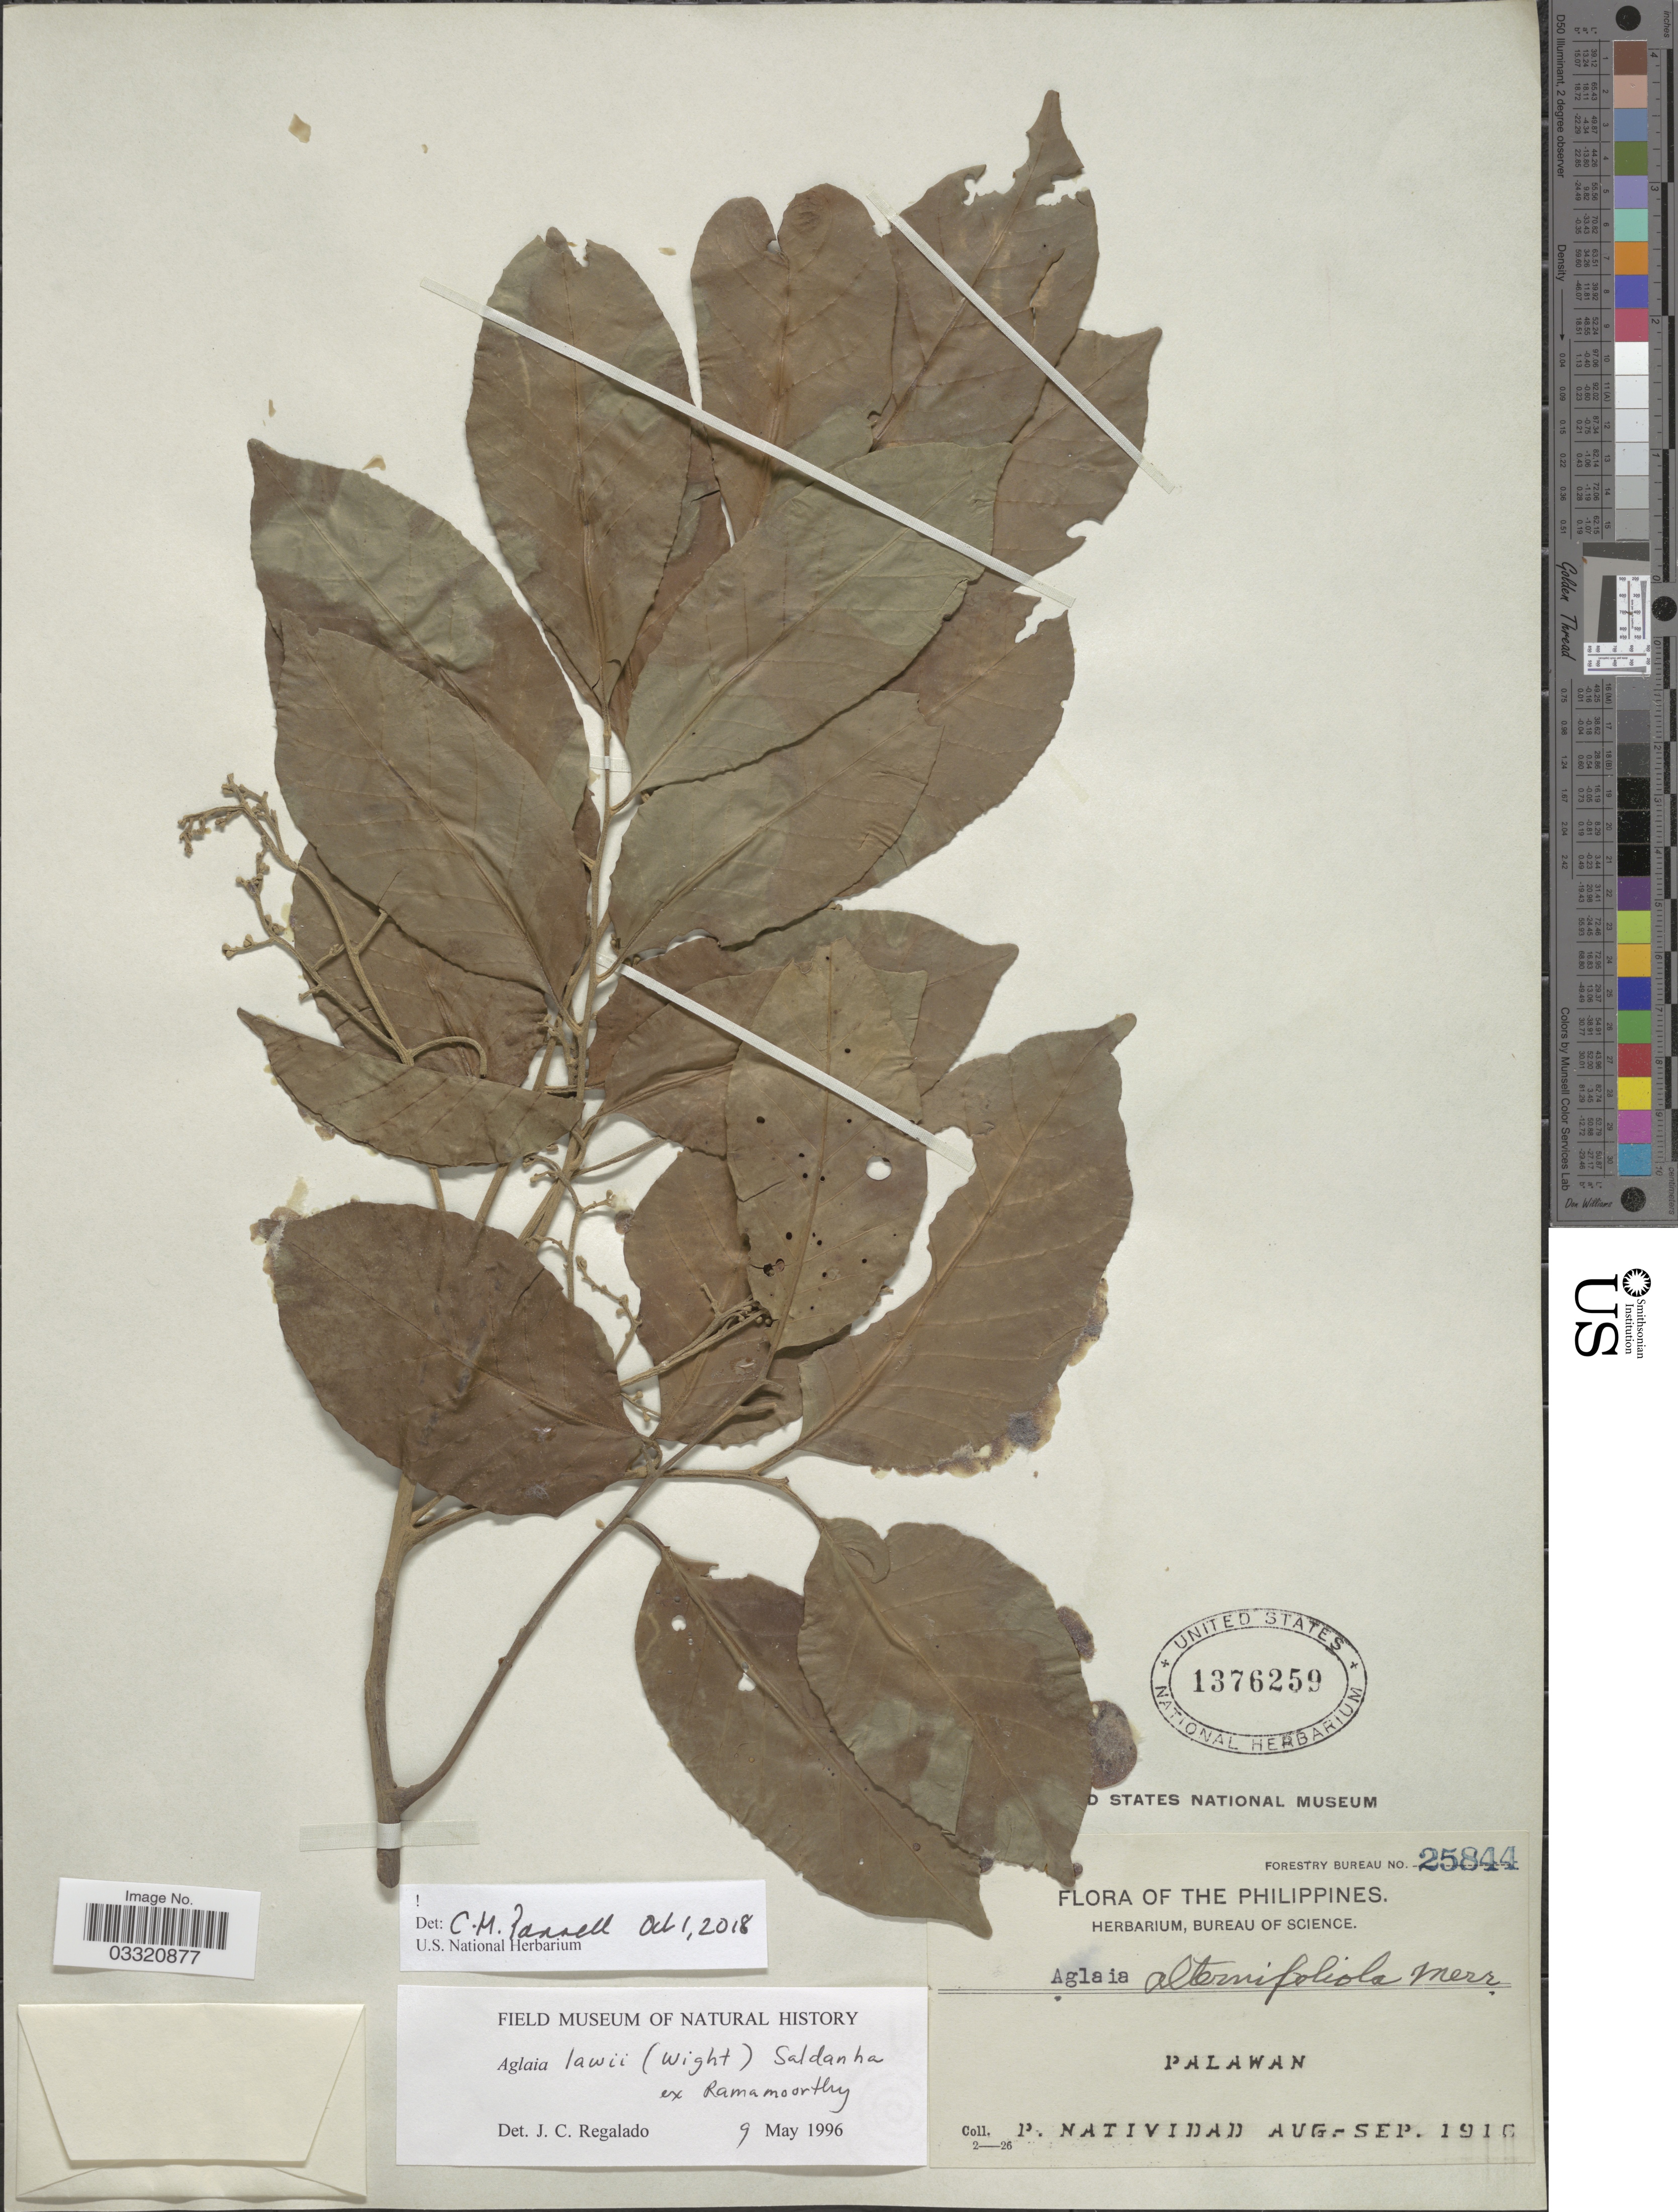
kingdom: Plantae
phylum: Tracheophyta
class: Magnoliopsida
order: Sapindales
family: Meliaceae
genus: Aglaia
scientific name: Aglaia lawii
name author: (Wight) C.J. Saldanha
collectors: P. Natividad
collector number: Forestry Bureau 25844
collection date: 1916-08/1916-09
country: Philippines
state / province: Mimaropa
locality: Palawan.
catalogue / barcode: US 1376259